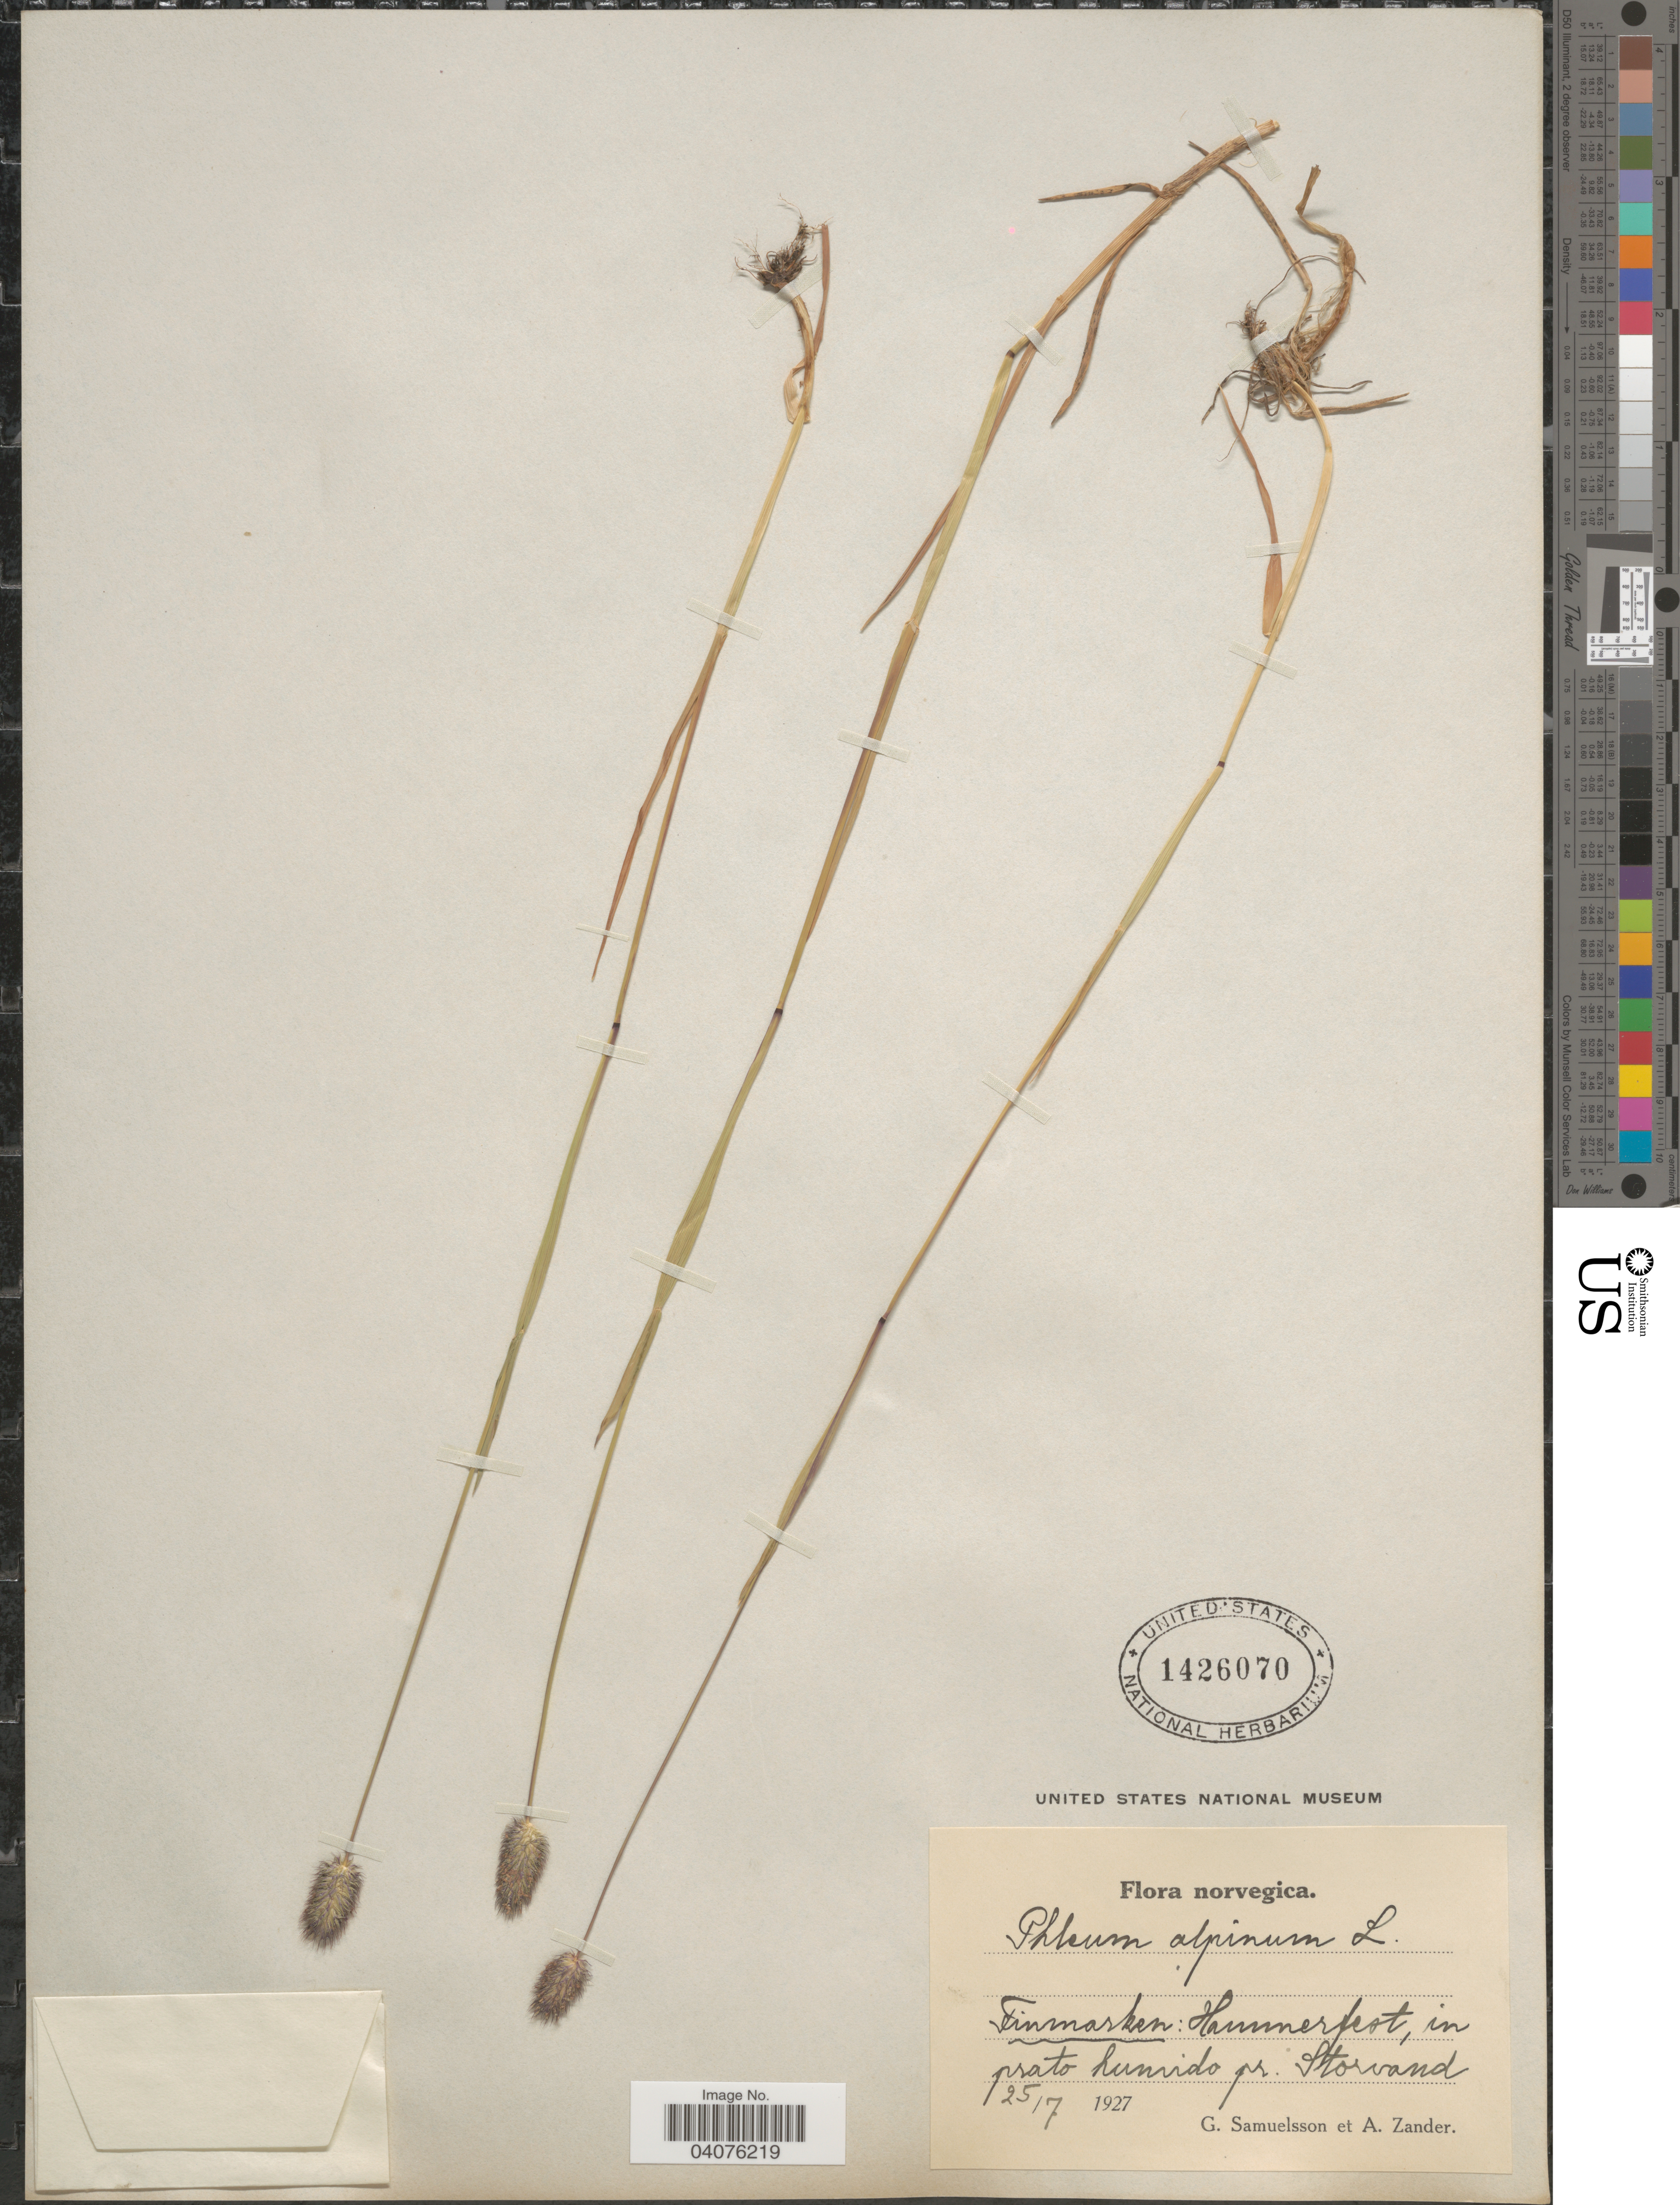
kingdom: Plantae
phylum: Tracheophyta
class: Liliopsida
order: Poales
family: Poaceae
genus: Phleum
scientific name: Phleum alpinum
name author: L.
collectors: G. Samuelsson & A. Zander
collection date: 1927-07-25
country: Norway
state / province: Finnmark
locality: Hammerfest, in prato humido pr. Storvand.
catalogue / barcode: US 1426070